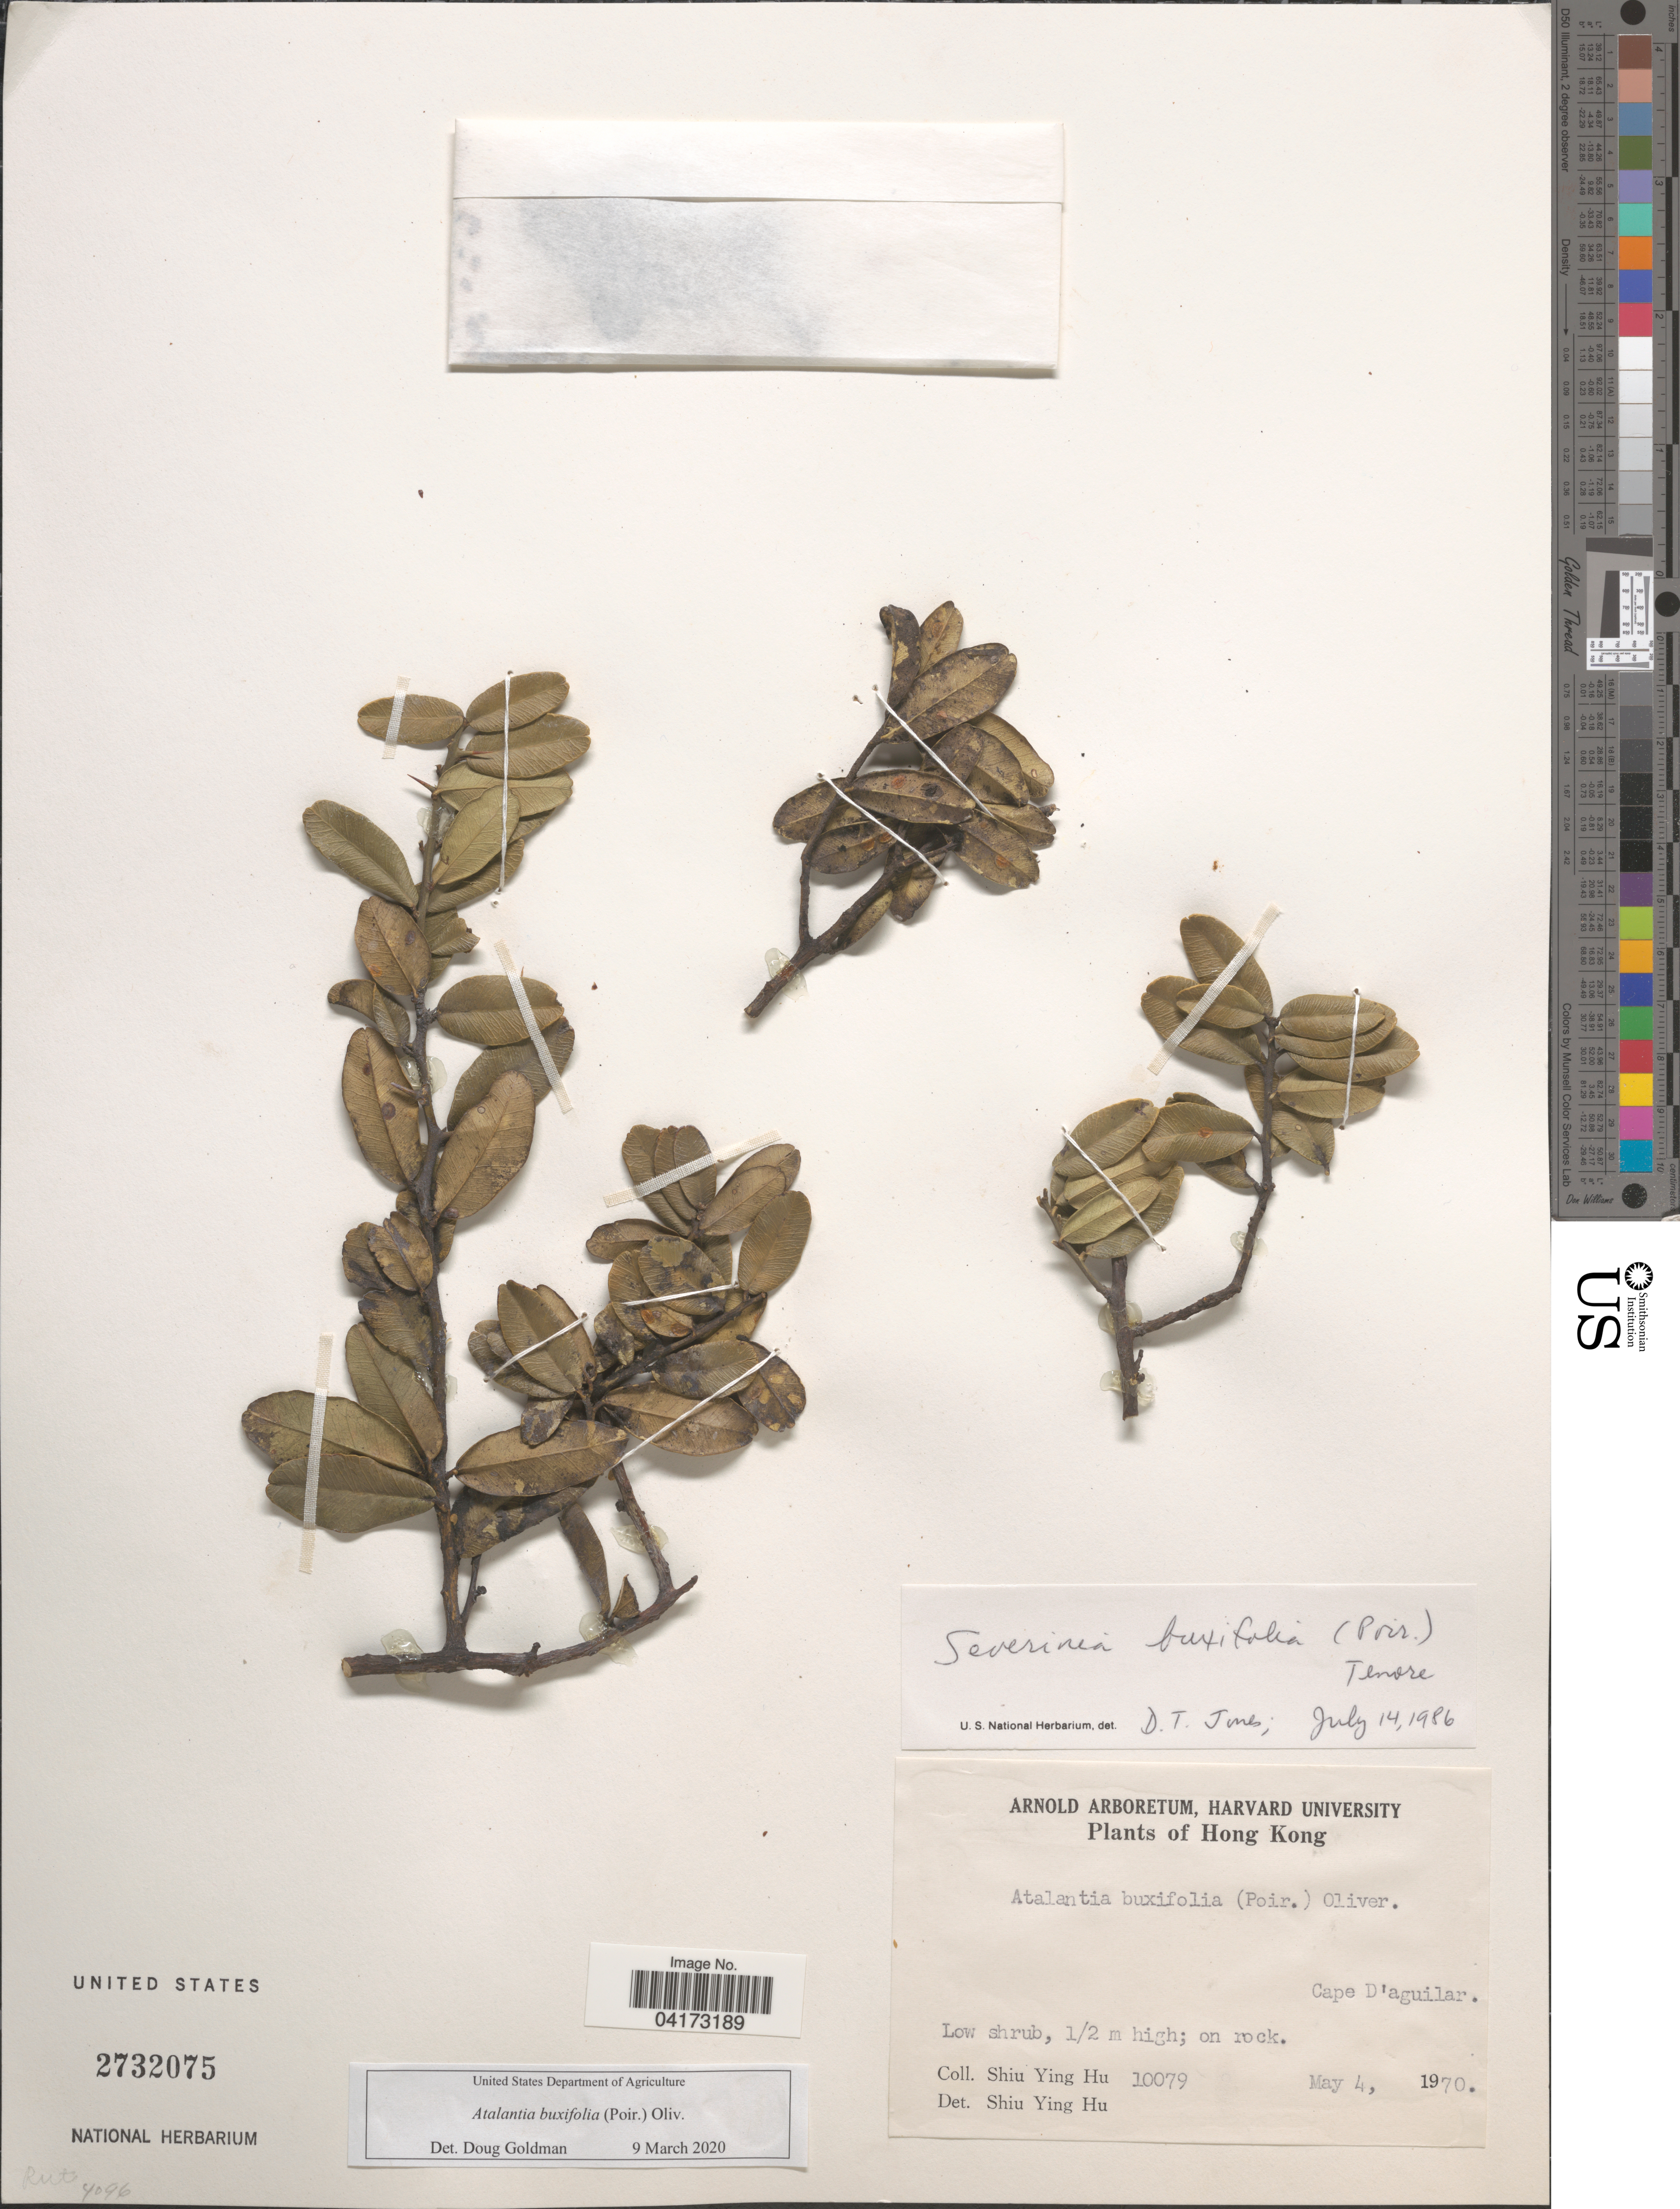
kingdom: Plantae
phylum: Tracheophyta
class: Magnoliopsida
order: Sapindales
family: Rutaceae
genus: Atalantia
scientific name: Atalantia buxifolia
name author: (Poir.) Oliv.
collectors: S. Y. Hu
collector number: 10079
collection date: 1970-05-04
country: China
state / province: Hong Kong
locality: Cape D'aguilar.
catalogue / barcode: US 2732075